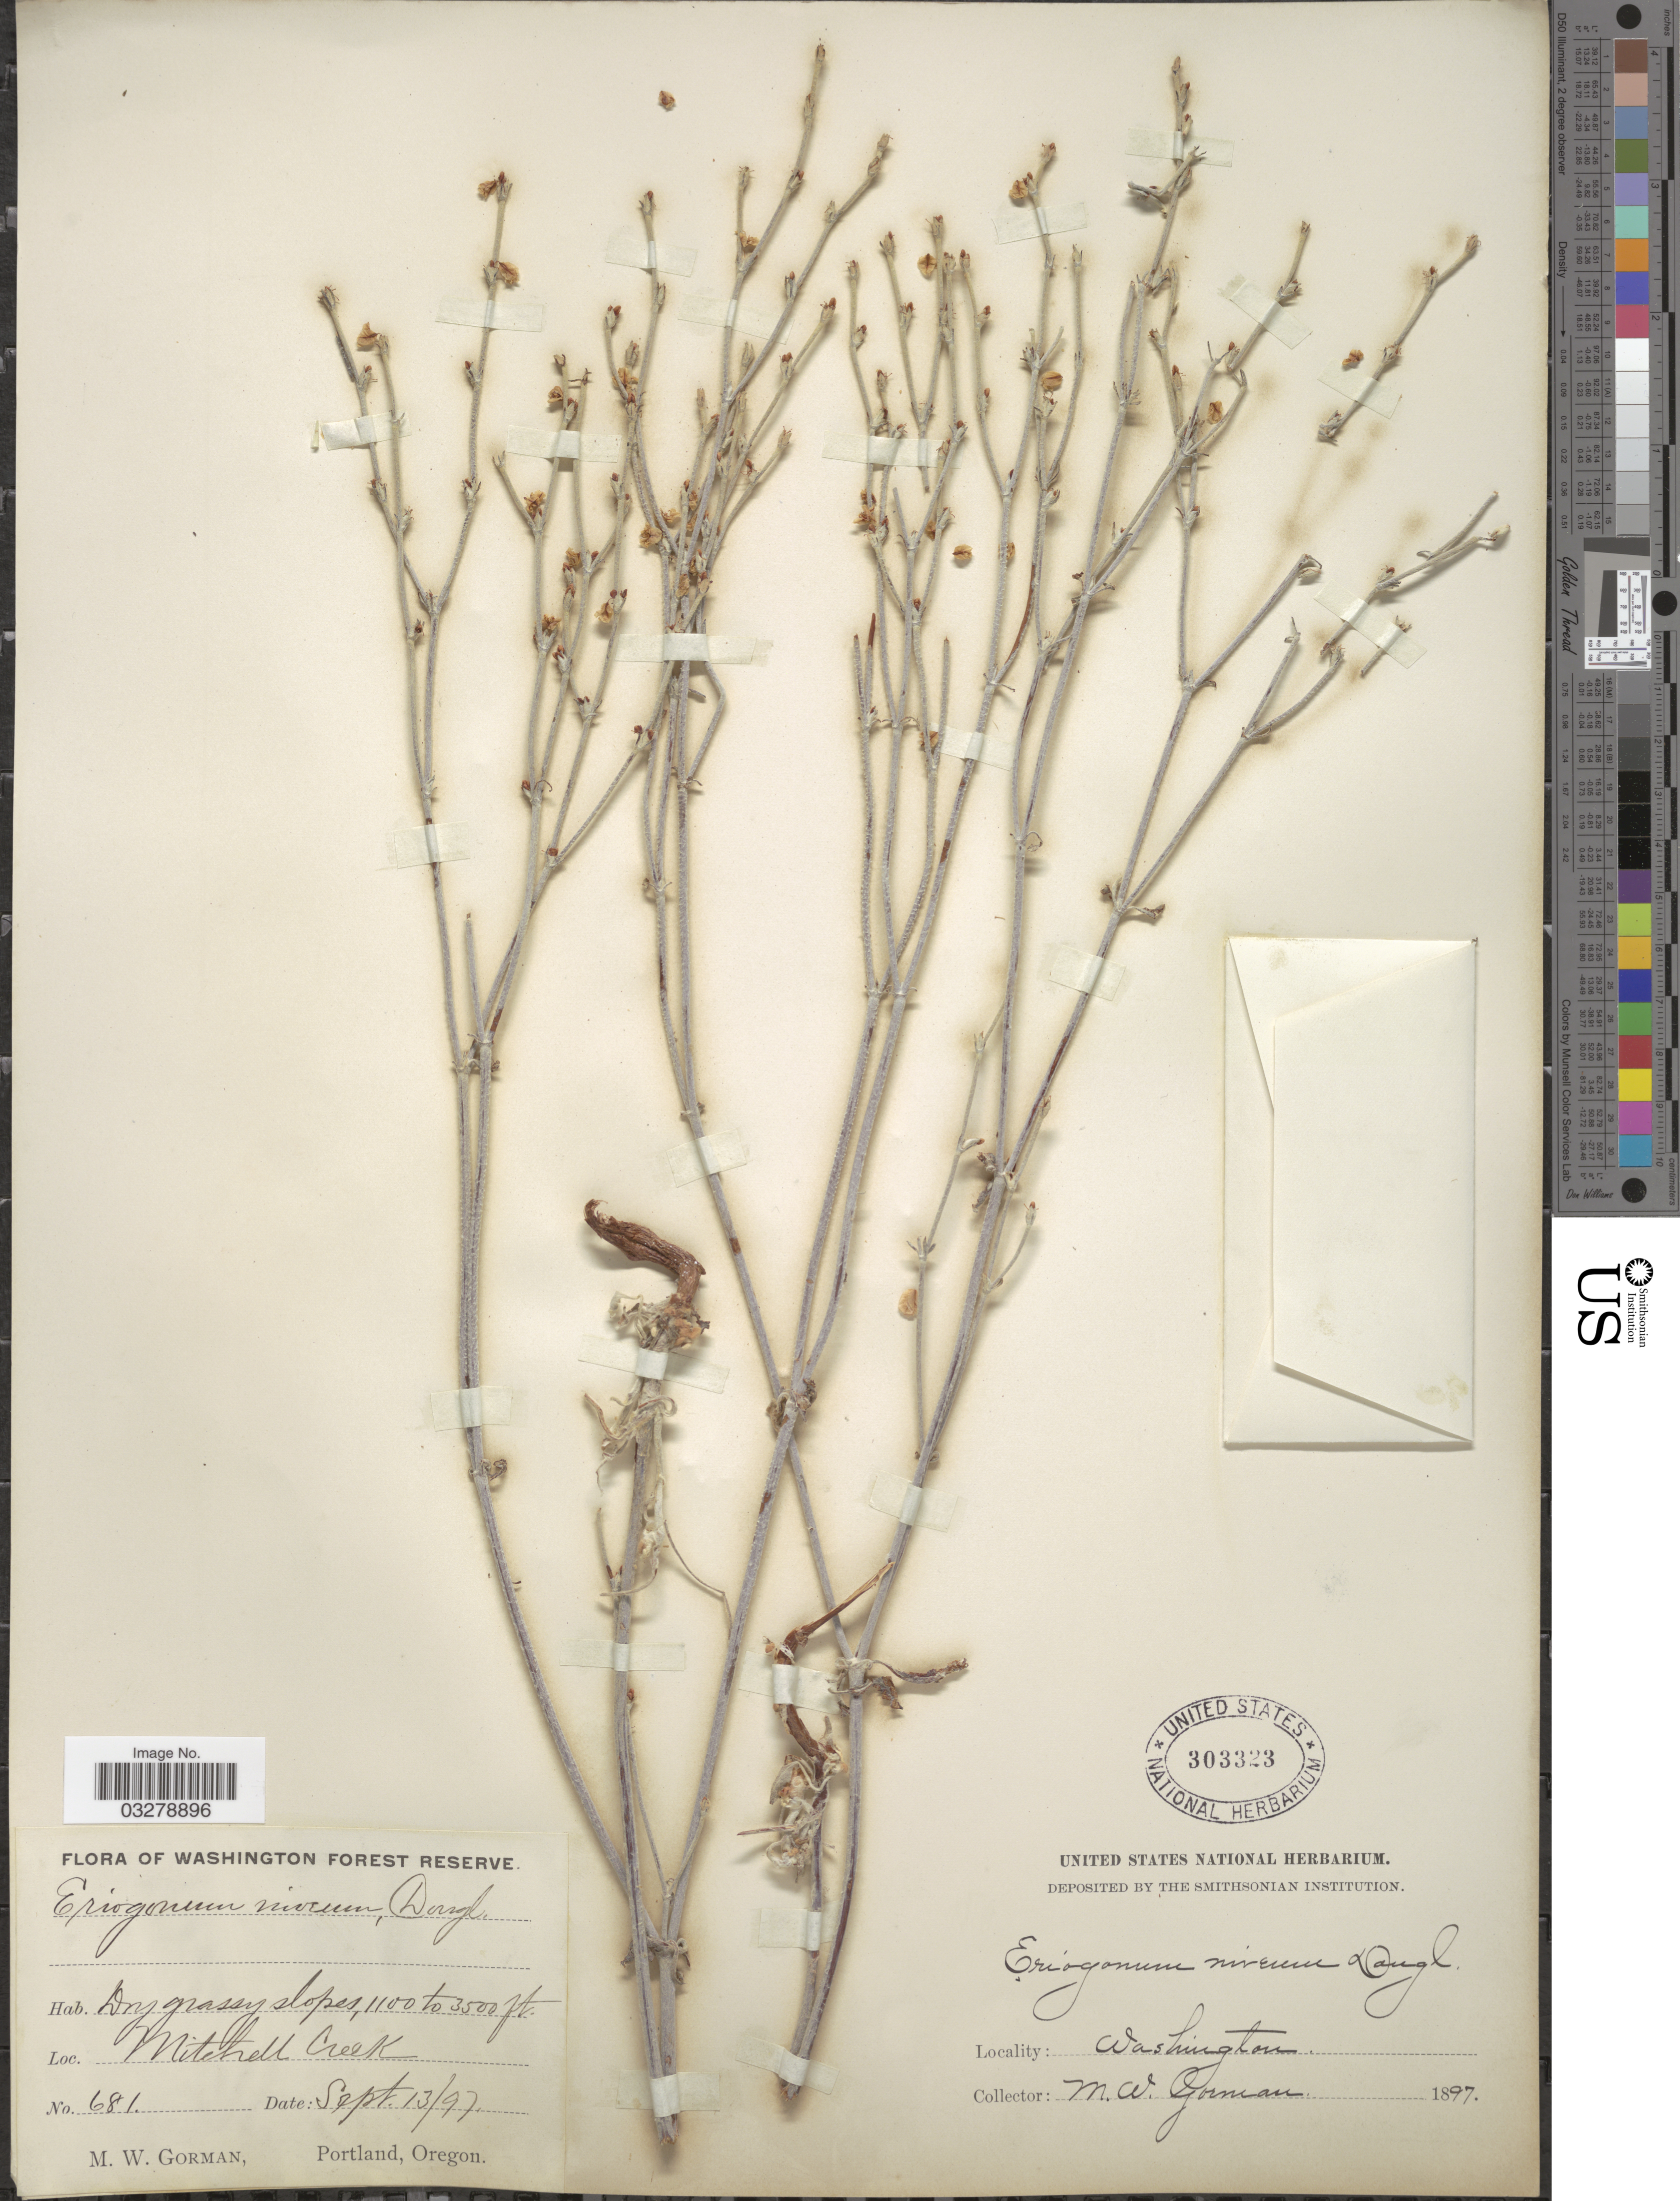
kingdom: Plantae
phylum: Tracheophyta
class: Magnoliopsida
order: Caryophyllales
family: Polygonaceae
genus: Eriogonum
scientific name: Eriogonum niverum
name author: Douglas ex Benth.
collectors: M. W. Gorman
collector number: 681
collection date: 1897-09-13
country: United States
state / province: Washington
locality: Mitchell Creek.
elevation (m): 335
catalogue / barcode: US 303323